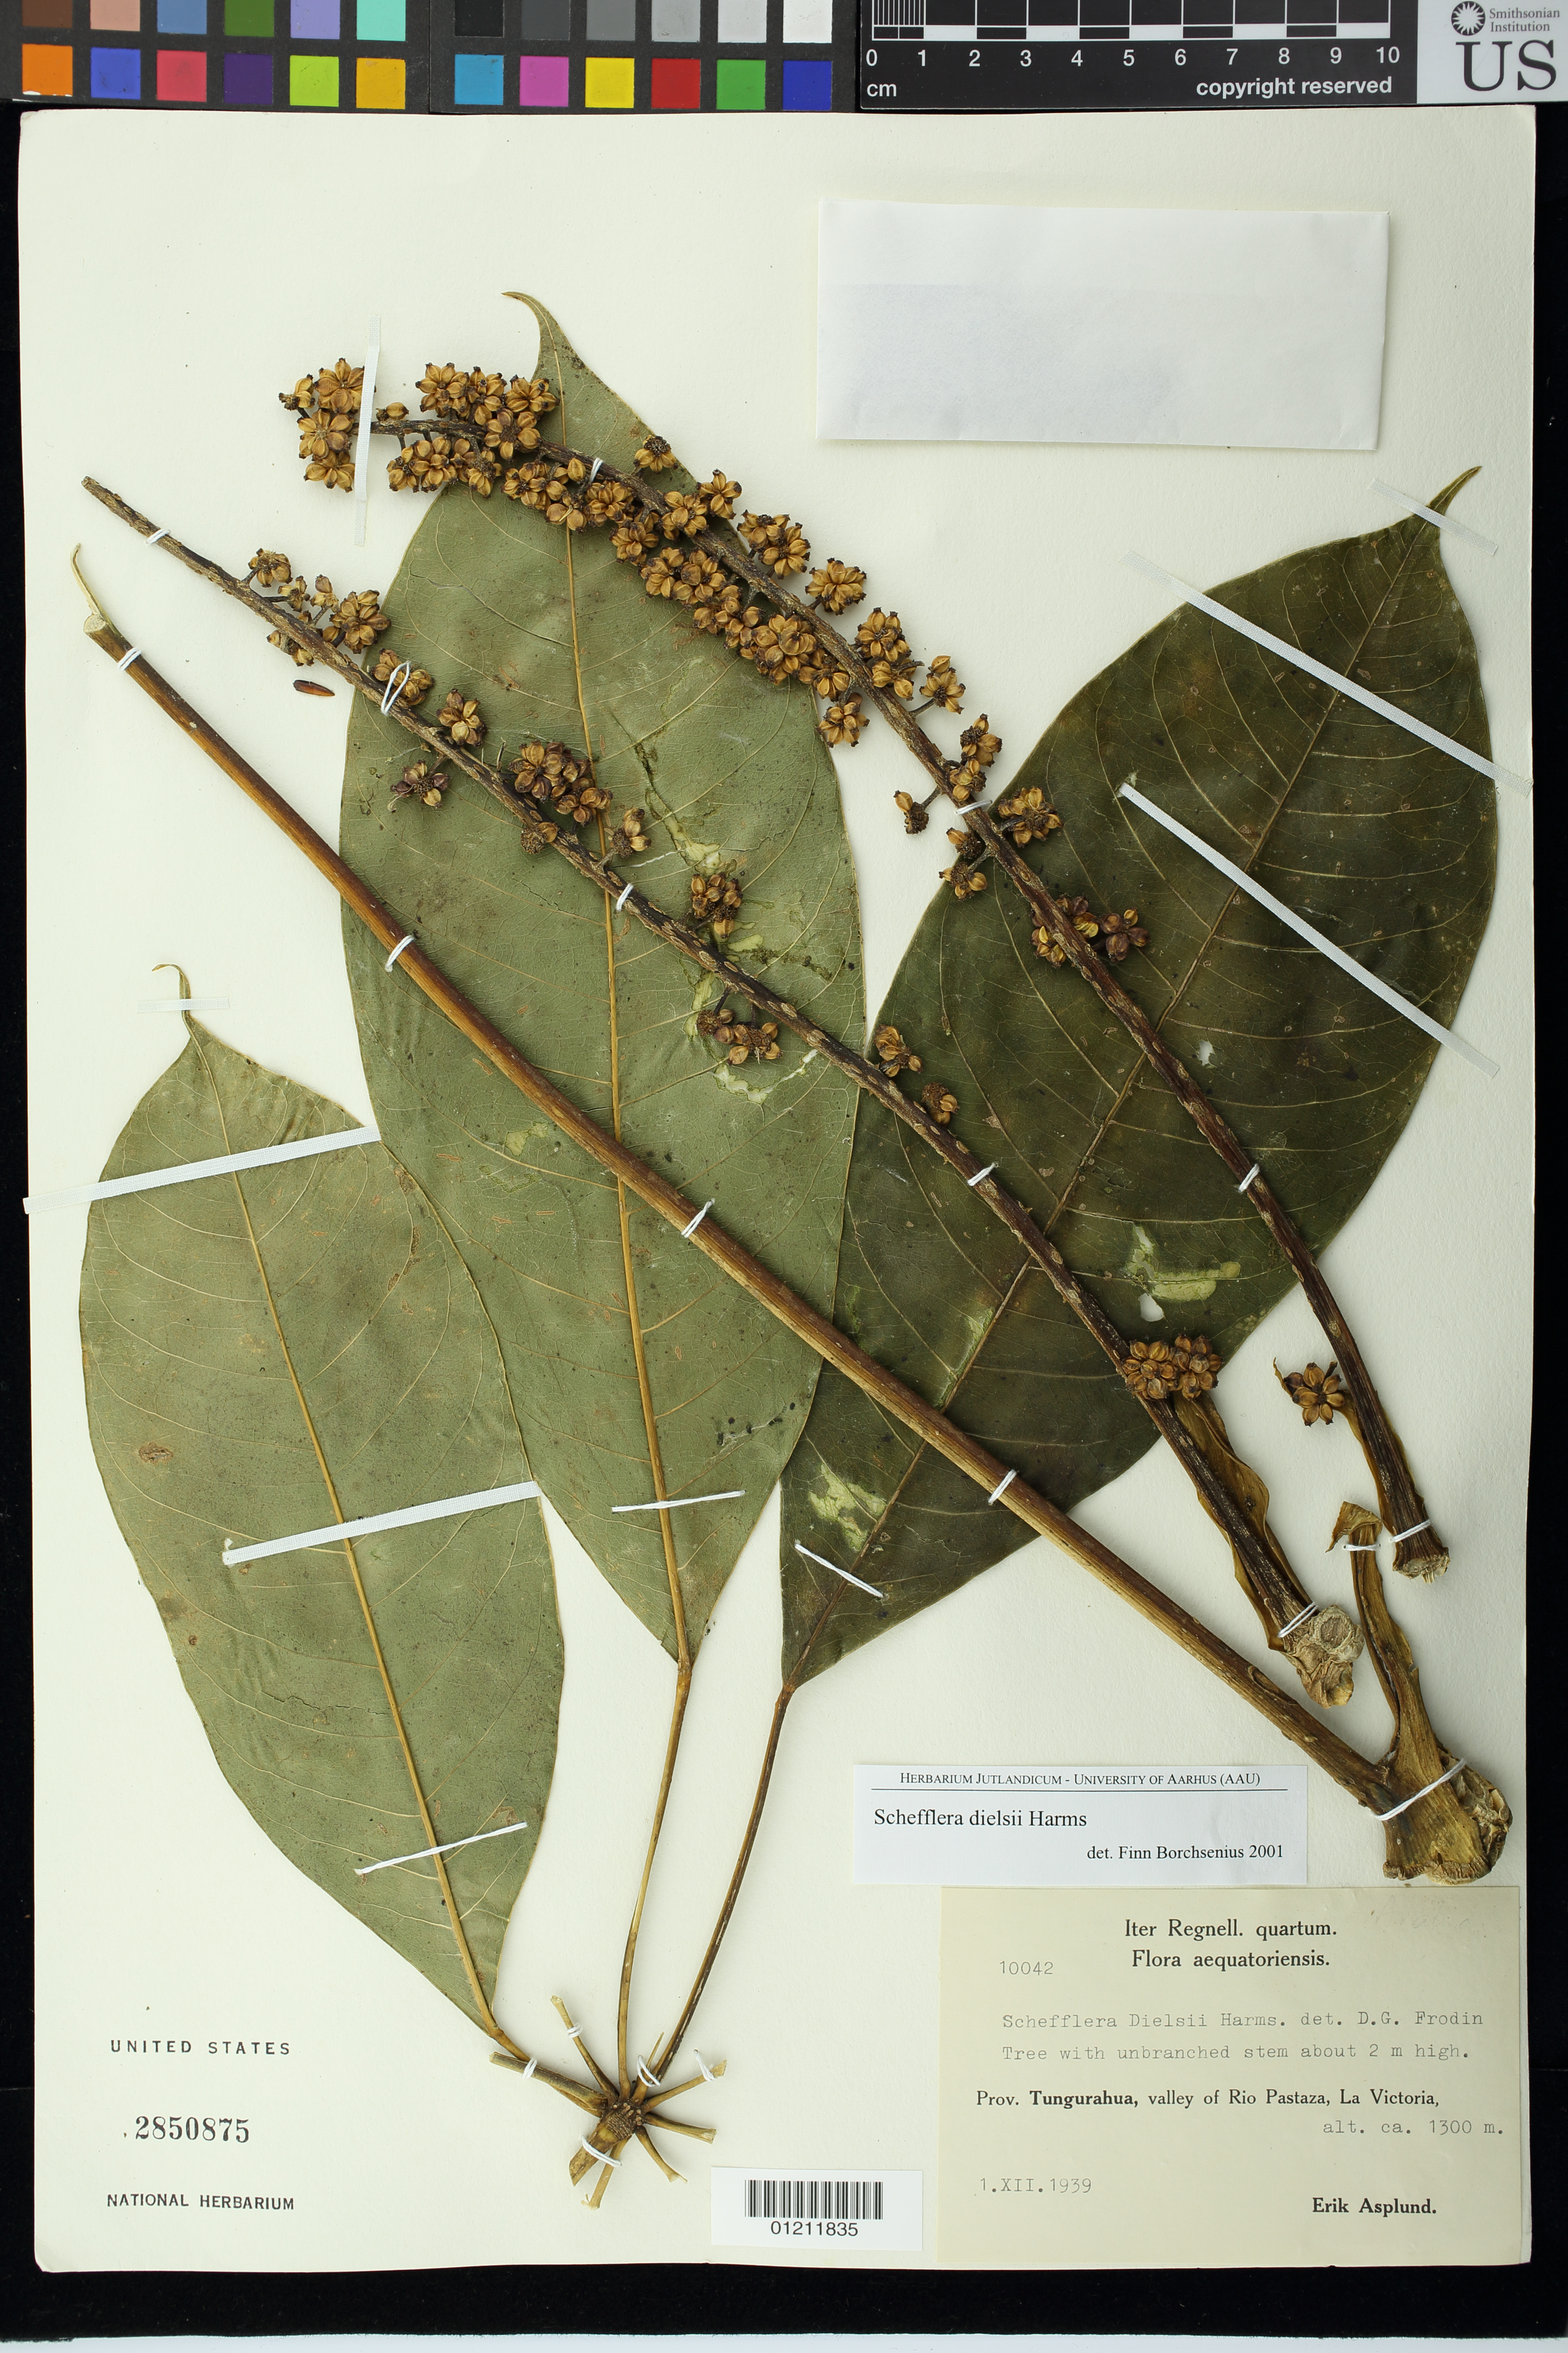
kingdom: Plantae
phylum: Tracheophyta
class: Magnoliopsida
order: Apiales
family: Araliaceae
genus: Schefflera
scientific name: Schefflera decagyna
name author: Cuatrec.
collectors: E. Asplund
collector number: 10042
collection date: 1939-12-01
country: Ecuador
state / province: Tungurahua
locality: Prov. Tungurahua, valley of Rio Pastaza, La Victoria.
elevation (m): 1300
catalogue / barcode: US 2850875